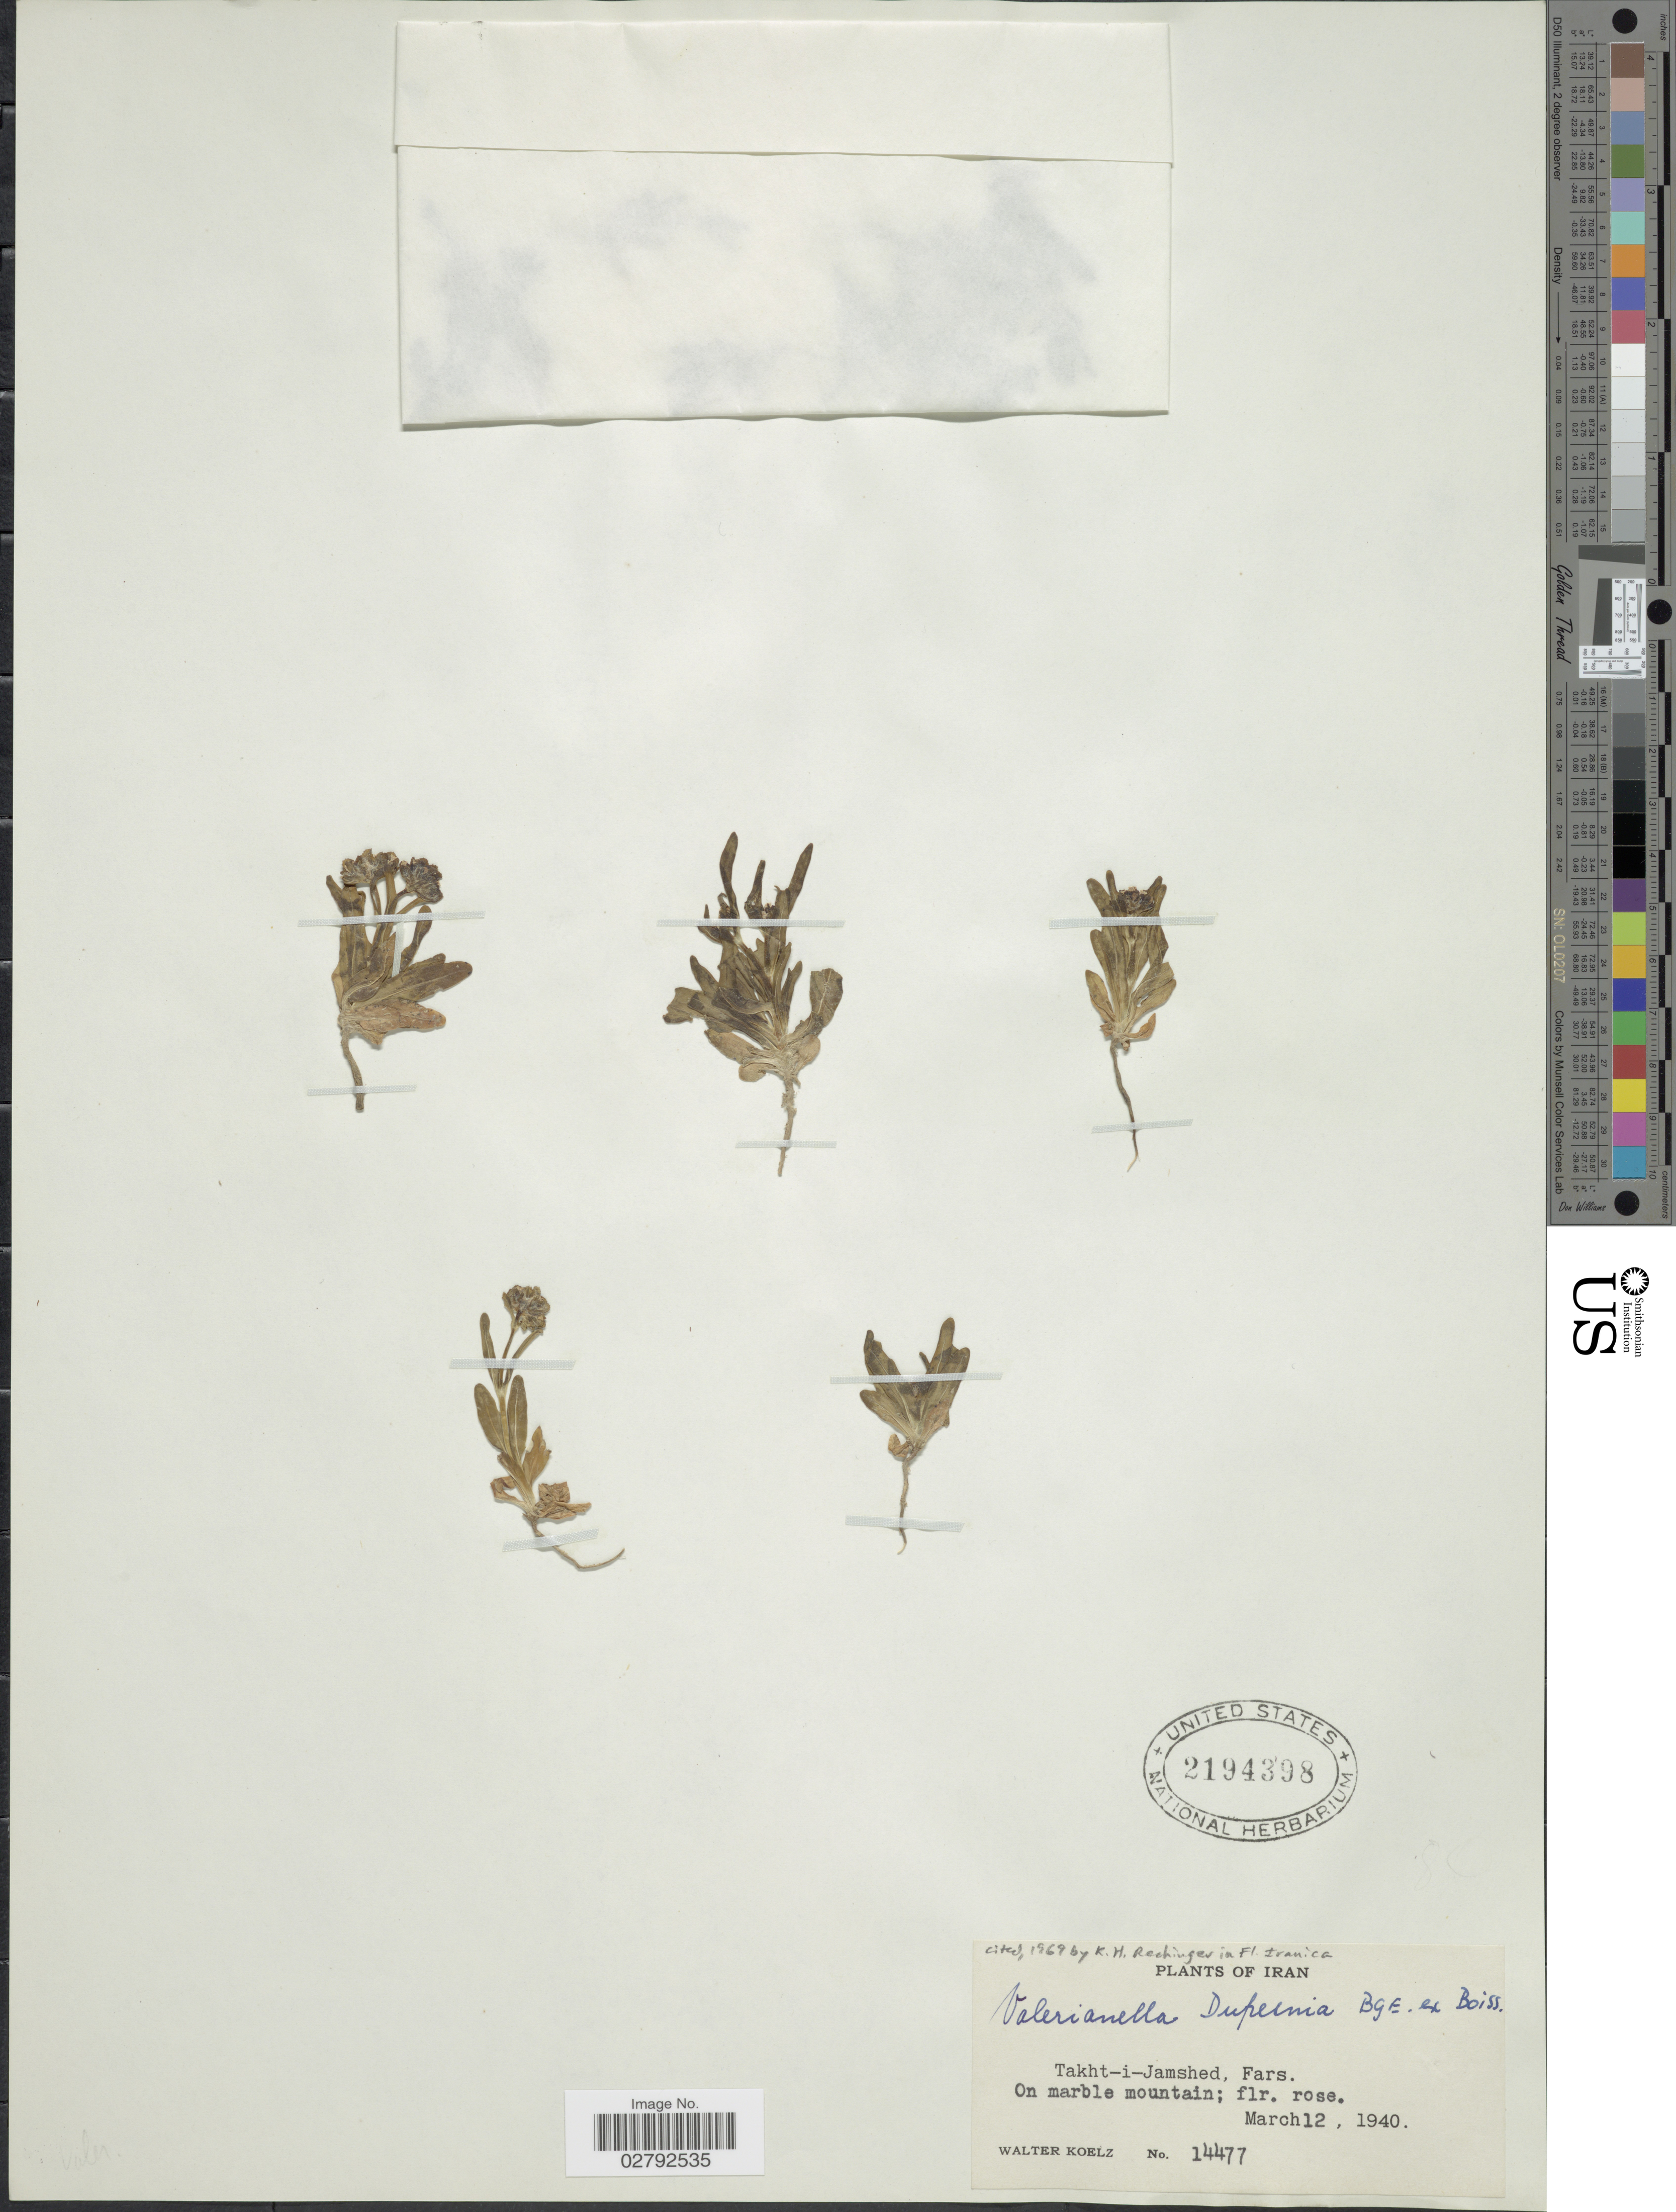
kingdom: Plantae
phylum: Tracheophyta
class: Magnoliopsida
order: Dipsacales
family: Caprifoliaceae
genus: Valerianella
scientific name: Valerianella dufresnia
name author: Bunge ex Boiss.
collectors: W. N. Koelz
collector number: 14477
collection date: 1940-03-12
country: Iran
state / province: Fars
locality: Takht-i-Jamshed. On marble mountain.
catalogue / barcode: US 2194398